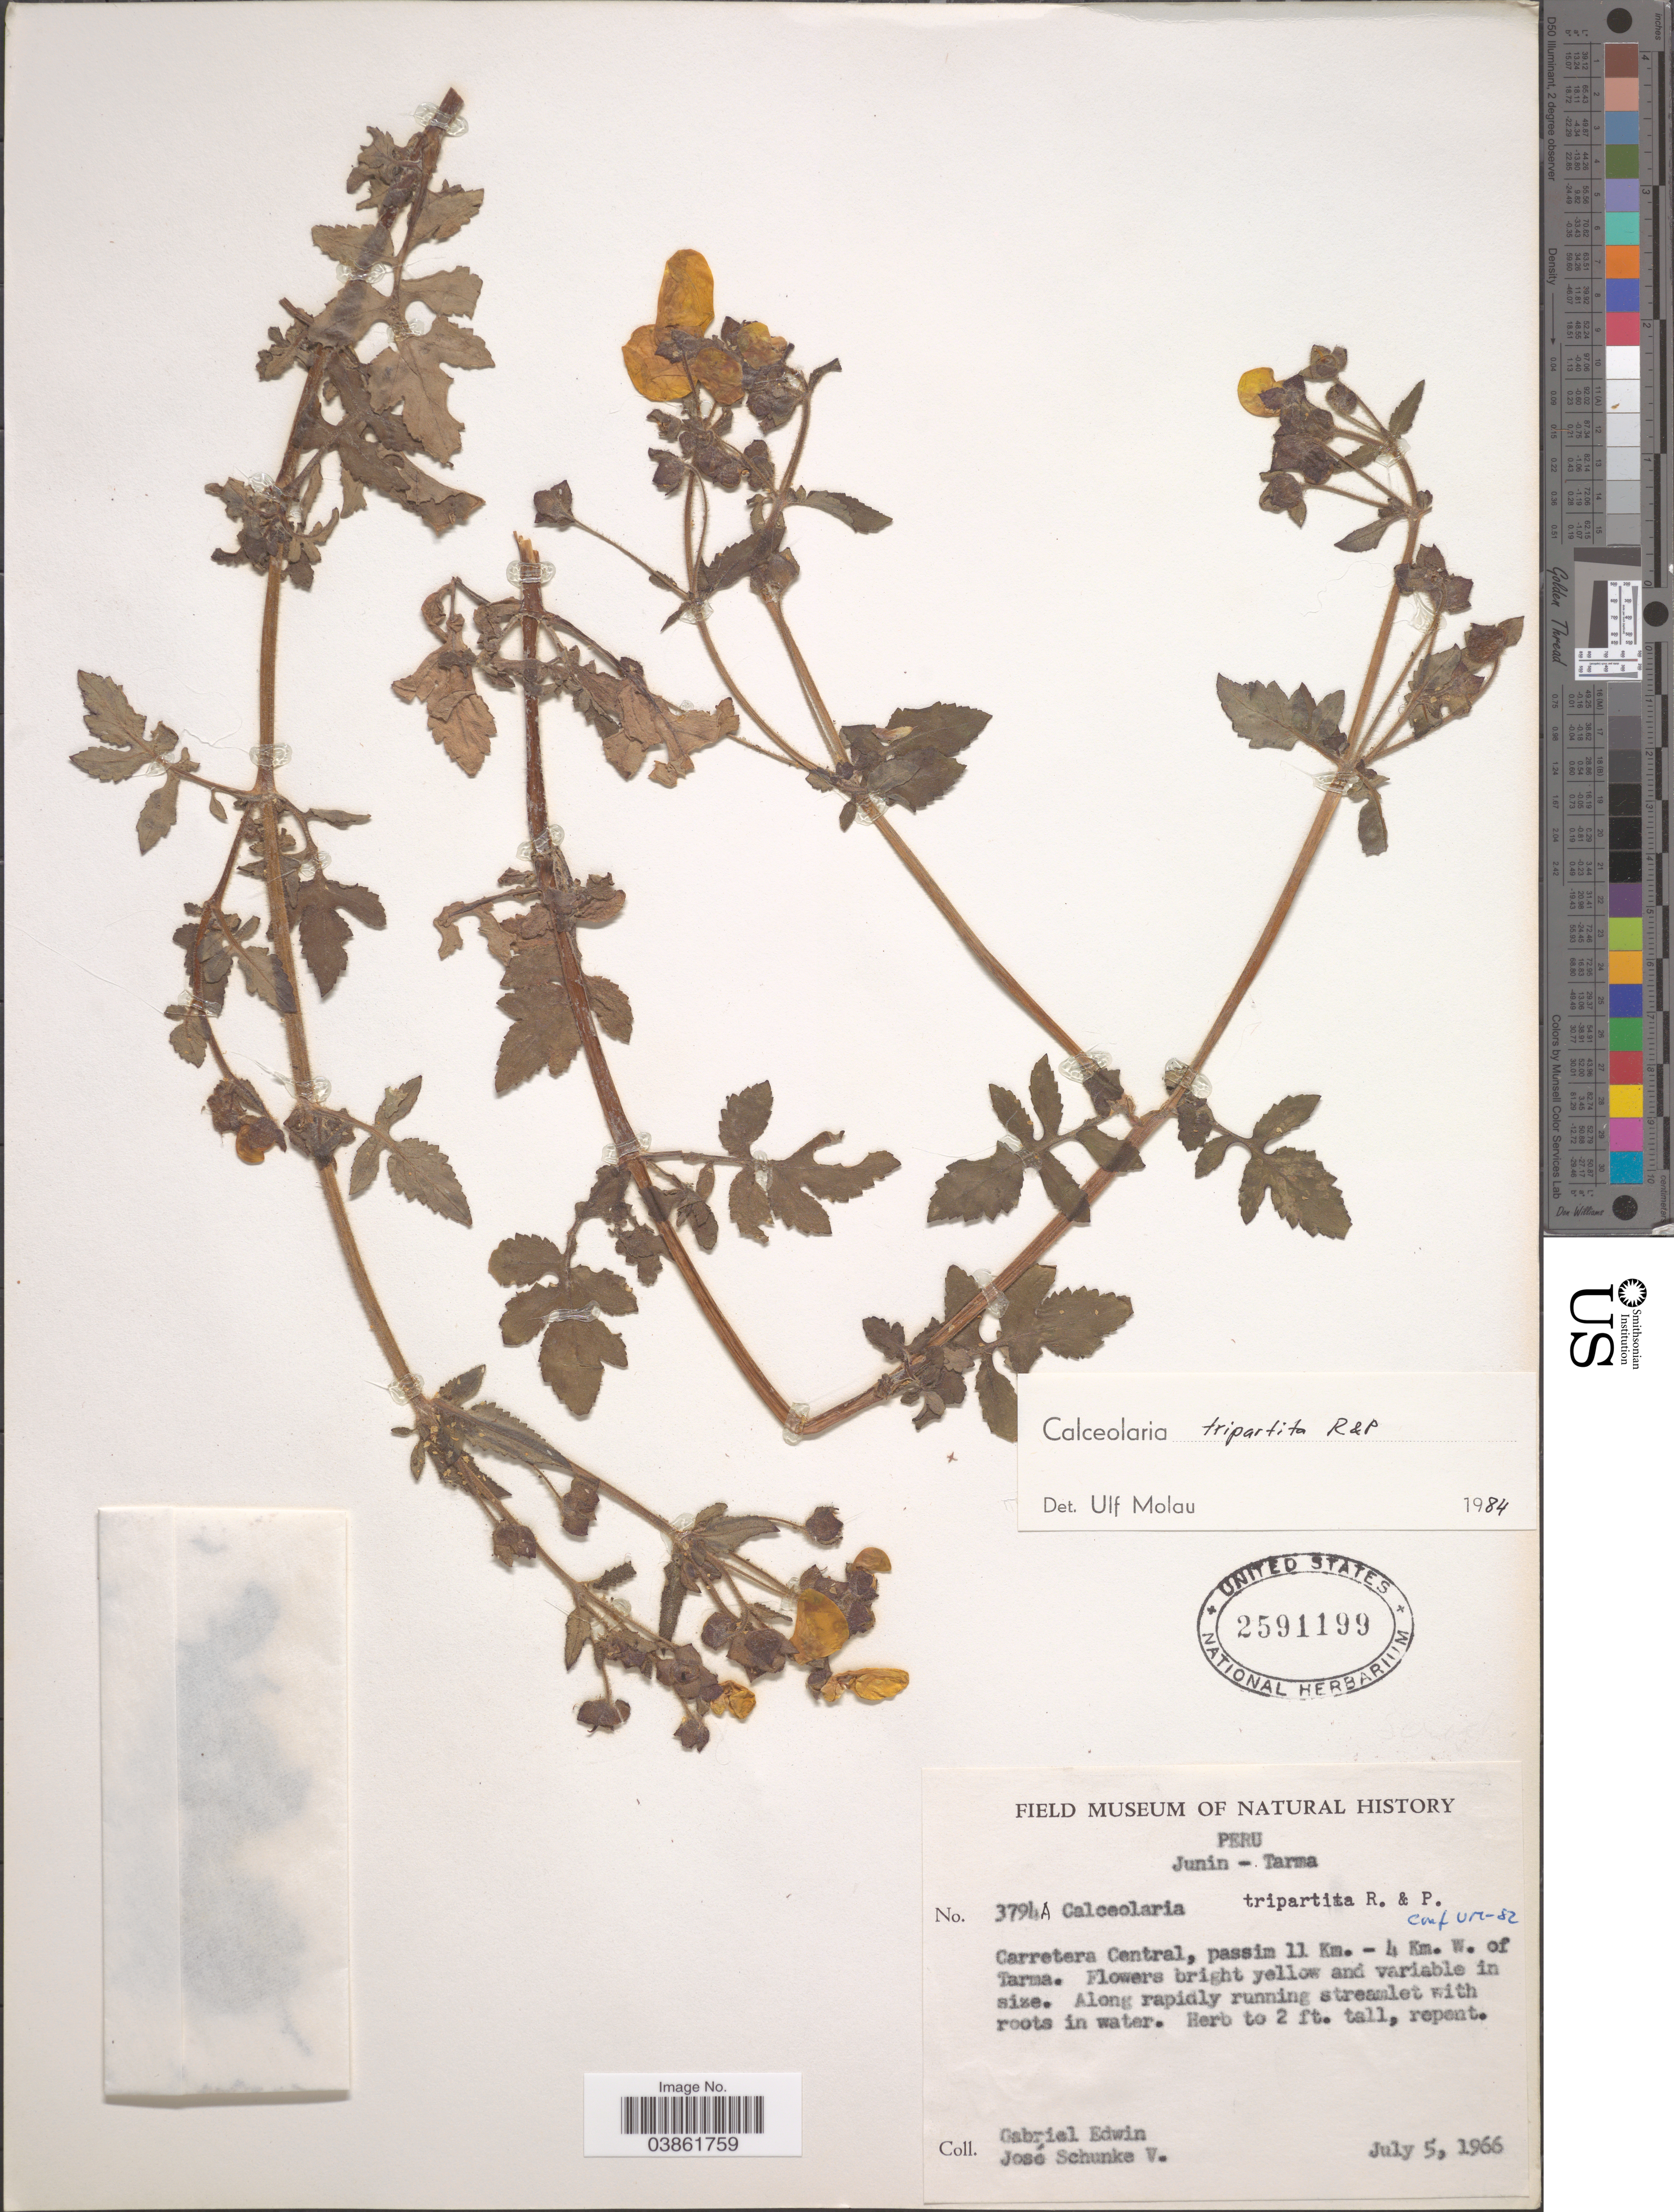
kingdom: Plantae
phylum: Tracheophyta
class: Magnoliopsida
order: Lamiales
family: Calceolariaceae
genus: Calceolaria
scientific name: Calceolaria tripartita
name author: Ruiz & Pav.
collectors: G. Edwin & J. Schunke Vigo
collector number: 3794A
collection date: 1966-07-05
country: Peru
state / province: Junín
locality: Tarma. Carretera Central, passim 11 Km. - 4 Km. W. of Tarma.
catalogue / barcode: US 2591199